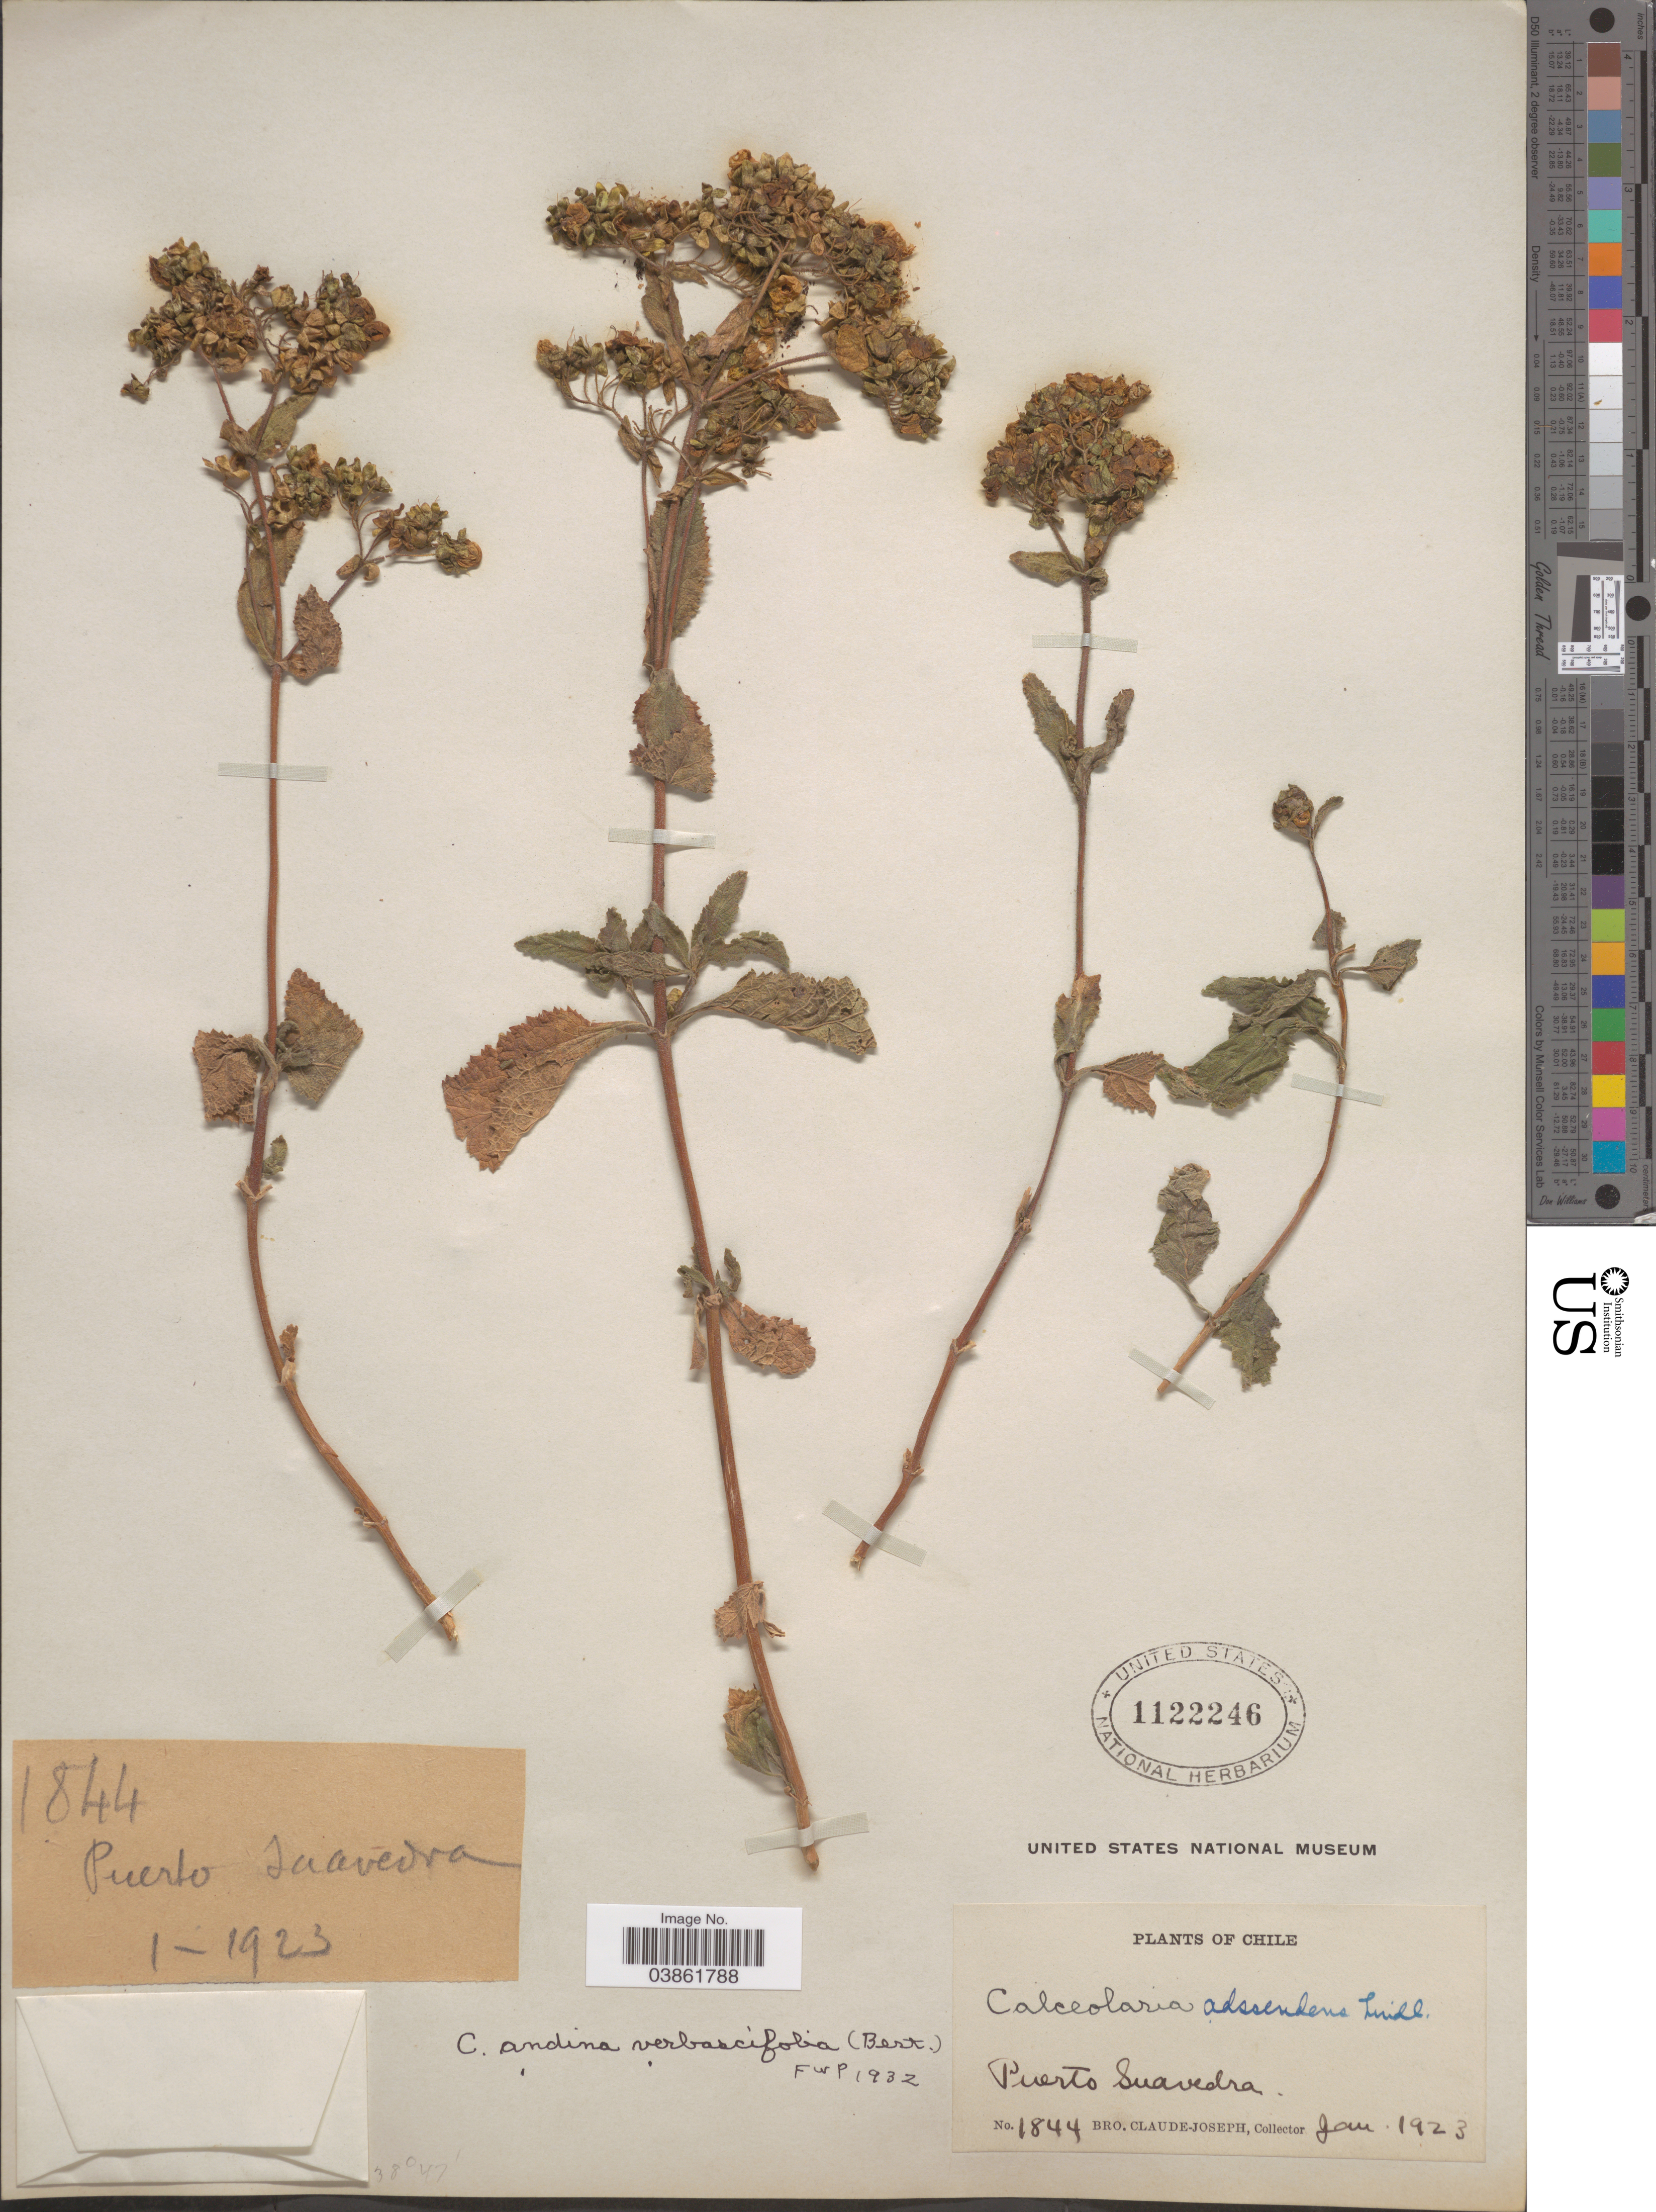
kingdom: Plantae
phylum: Tracheophyta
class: Magnoliopsida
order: Lamiales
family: Calceolariaceae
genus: Calceolaria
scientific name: Calceolaria andina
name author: Benth.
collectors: Bro. Claude-Joseph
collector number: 1844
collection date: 1923-01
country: Chile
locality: Puerto Suavedra.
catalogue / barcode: US 1122246